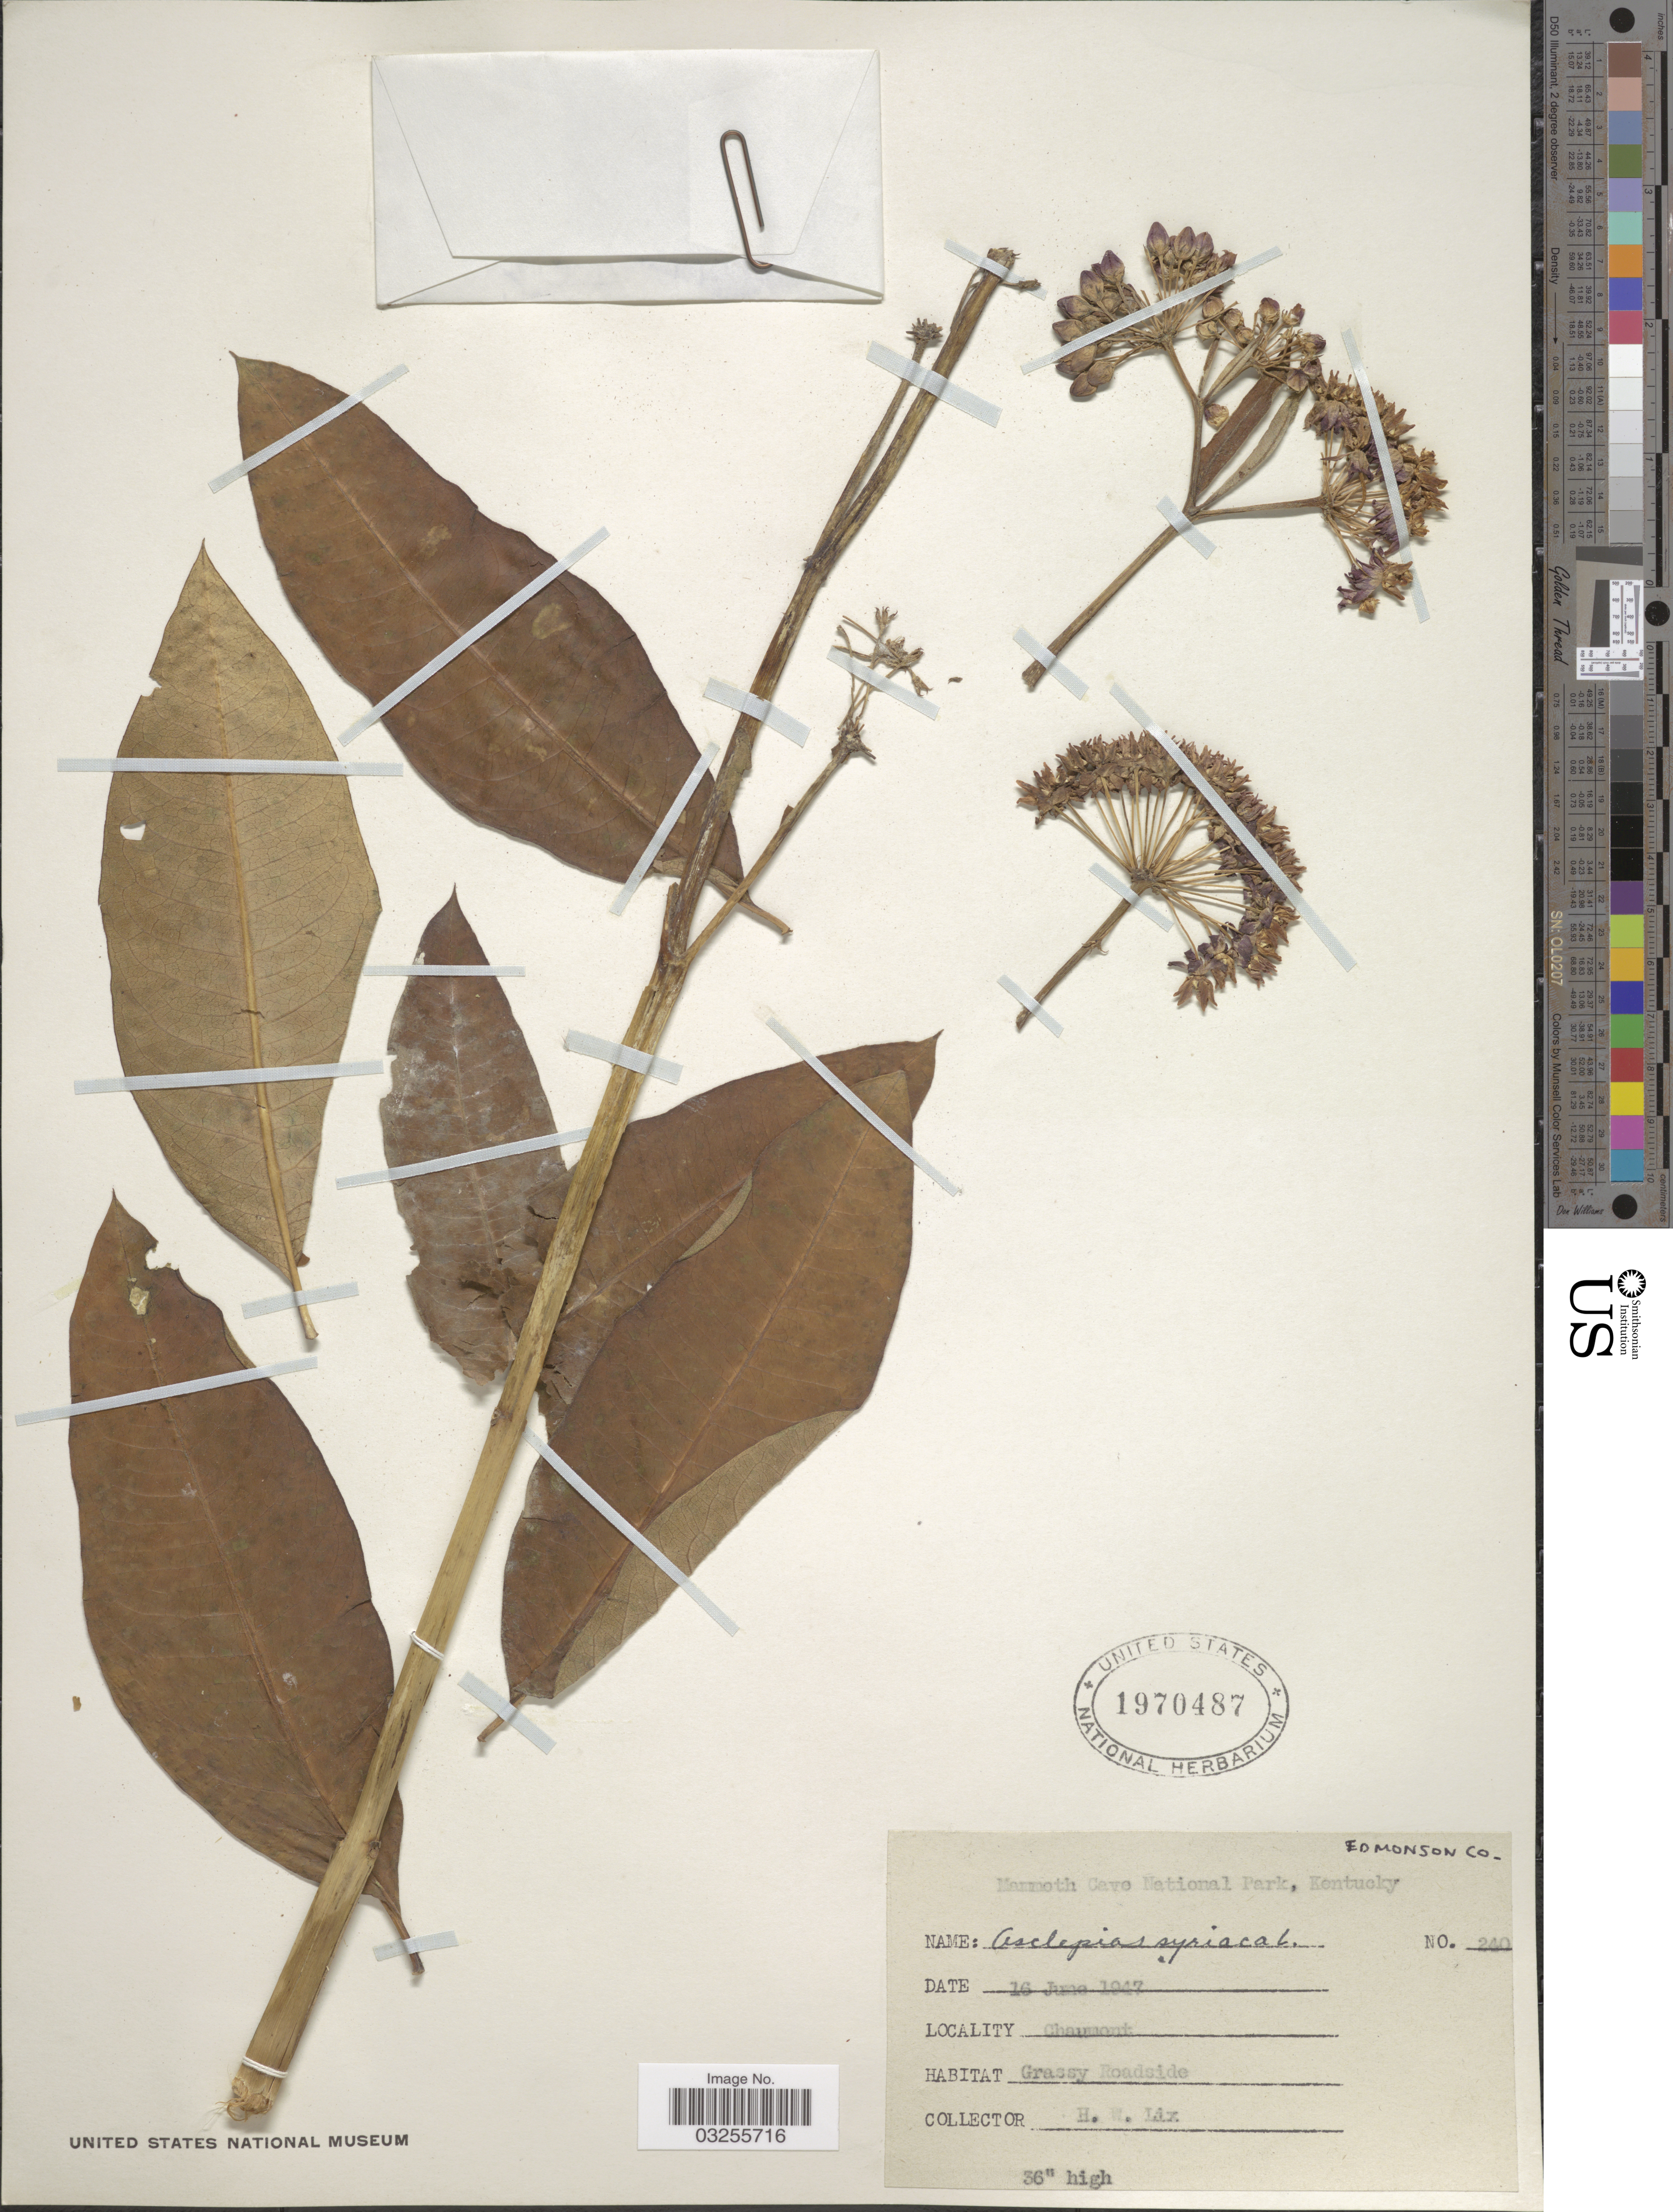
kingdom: Plantae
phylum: Tracheophyta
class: Magnoliopsida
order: Gentianales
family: Apocynaceae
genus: Asclepias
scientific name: Asclepias syriaca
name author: L.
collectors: H. W. Lix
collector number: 240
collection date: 1947-06-16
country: United States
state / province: Kentucky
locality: Mammoth Cave National Park. Chaumont. Edmonson Co.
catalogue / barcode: US 1970487